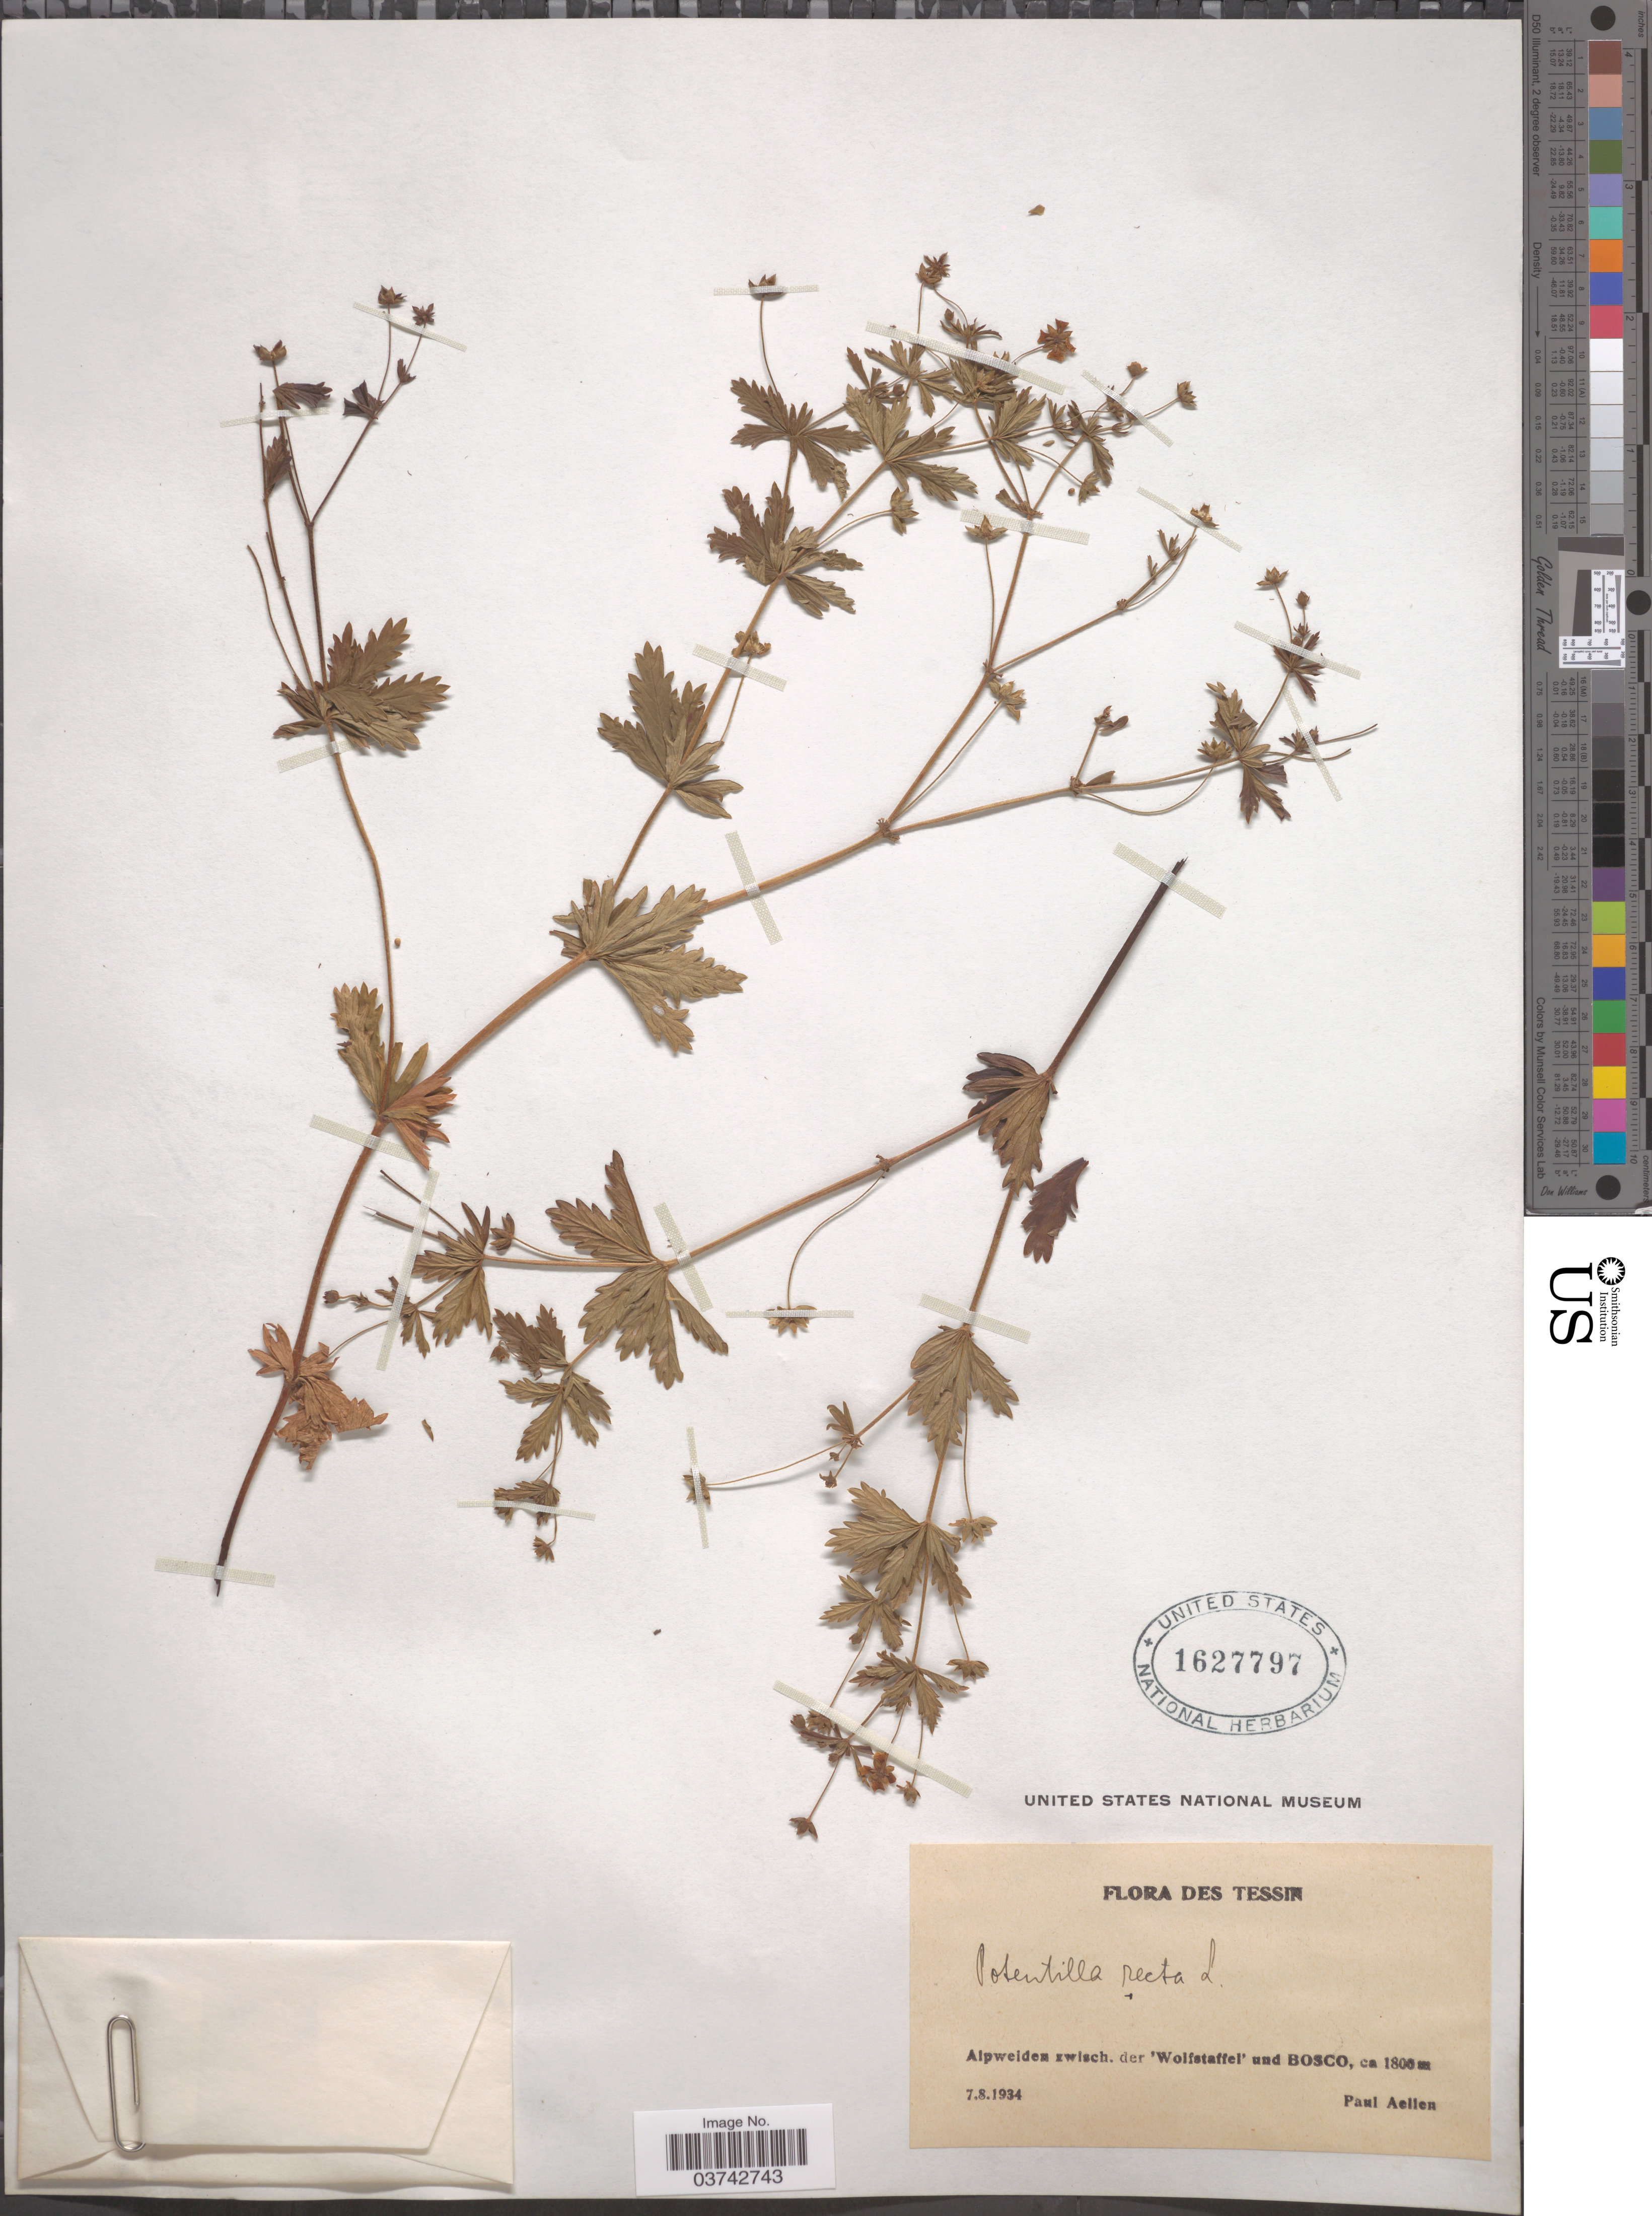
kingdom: Plantae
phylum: Tracheophyta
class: Magnoliopsida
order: Rosales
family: Rosaceae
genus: Potentilla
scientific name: Potentilla recta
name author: L.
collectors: P. Aellen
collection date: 1934-08-07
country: Switzerland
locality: Tessin. Alpweiden ewisch. der 'Wolfstaffel' und Bosco.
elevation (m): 1800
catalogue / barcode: US 1627797